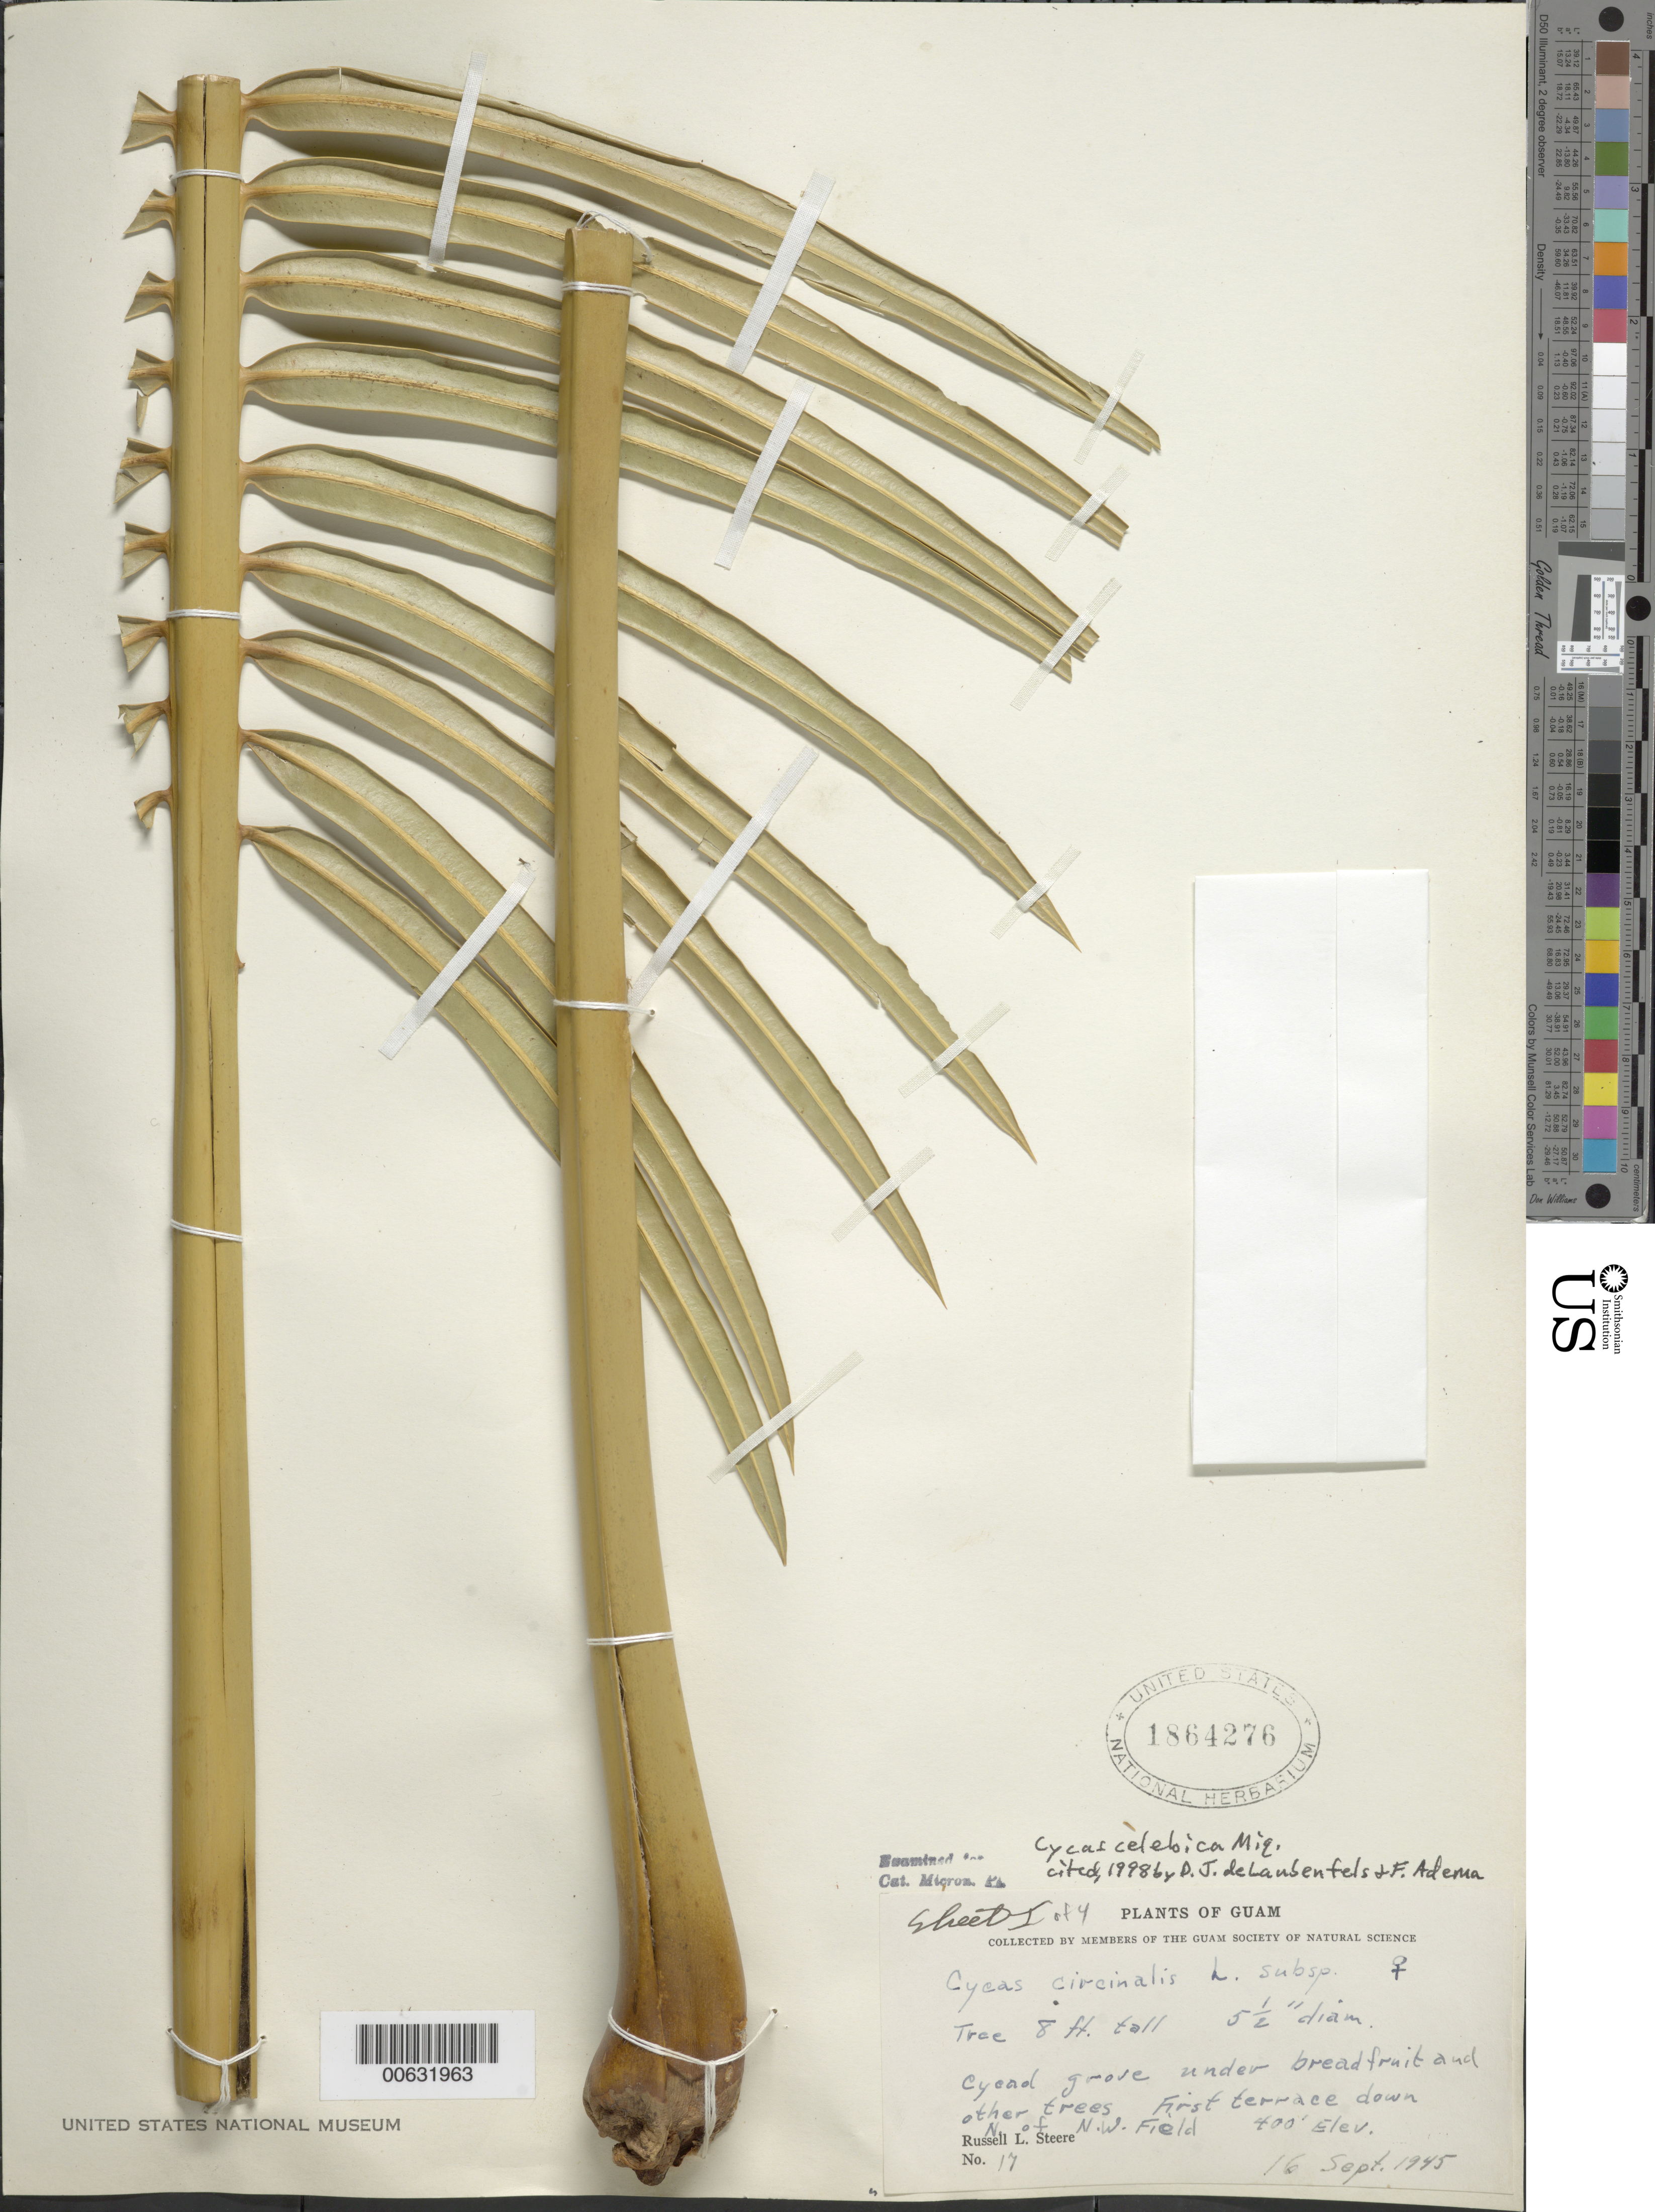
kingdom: Plantae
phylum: Tracheophyta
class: Cycadopsida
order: Cycadales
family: Cycadaceae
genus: Cycas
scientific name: Cycas celebica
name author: Miq.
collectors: R. L. Steere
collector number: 17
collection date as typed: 16 Sep 1945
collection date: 1945-09-16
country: Guam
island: Guam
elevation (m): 122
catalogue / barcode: US 1864276